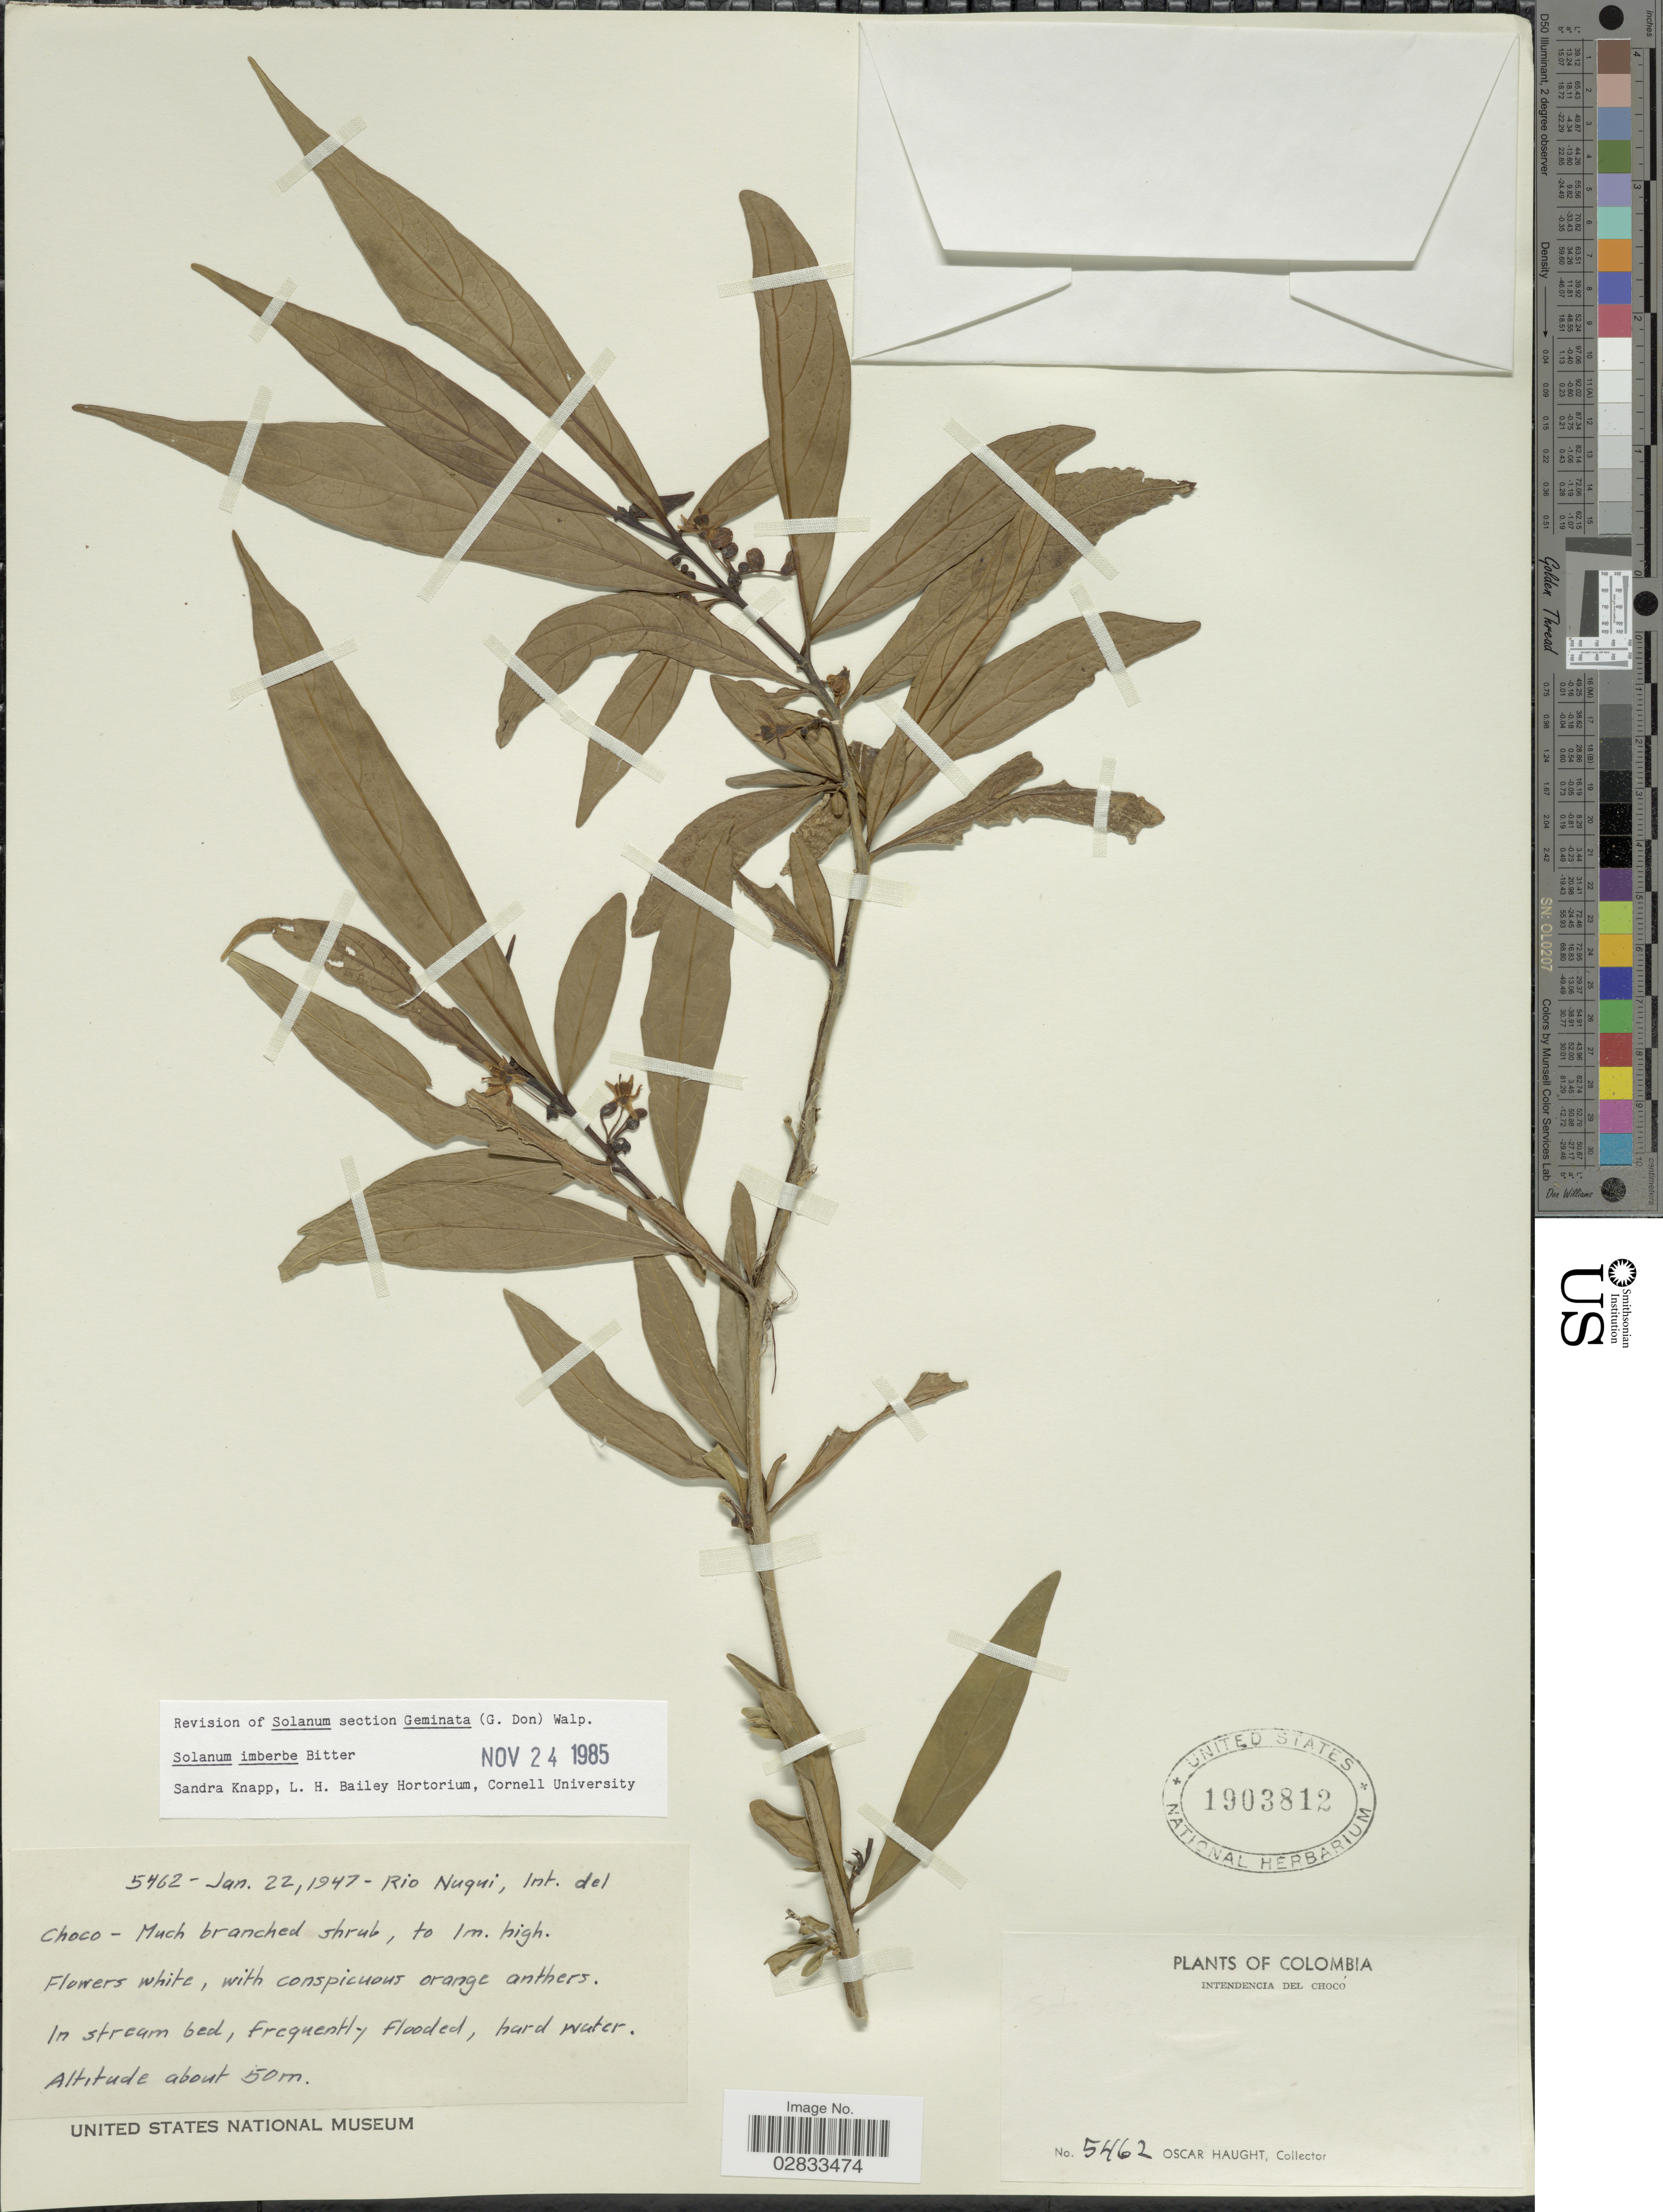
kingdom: Plantae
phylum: Tracheophyta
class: Magnoliopsida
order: Solanales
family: Solanaceae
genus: Solanum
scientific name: Solanum imberbe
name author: Bitter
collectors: O. Haught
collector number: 5462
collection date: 1947-01-22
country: Colombia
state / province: Chocó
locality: Intendencia del Chocó.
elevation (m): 50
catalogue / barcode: US 1903812